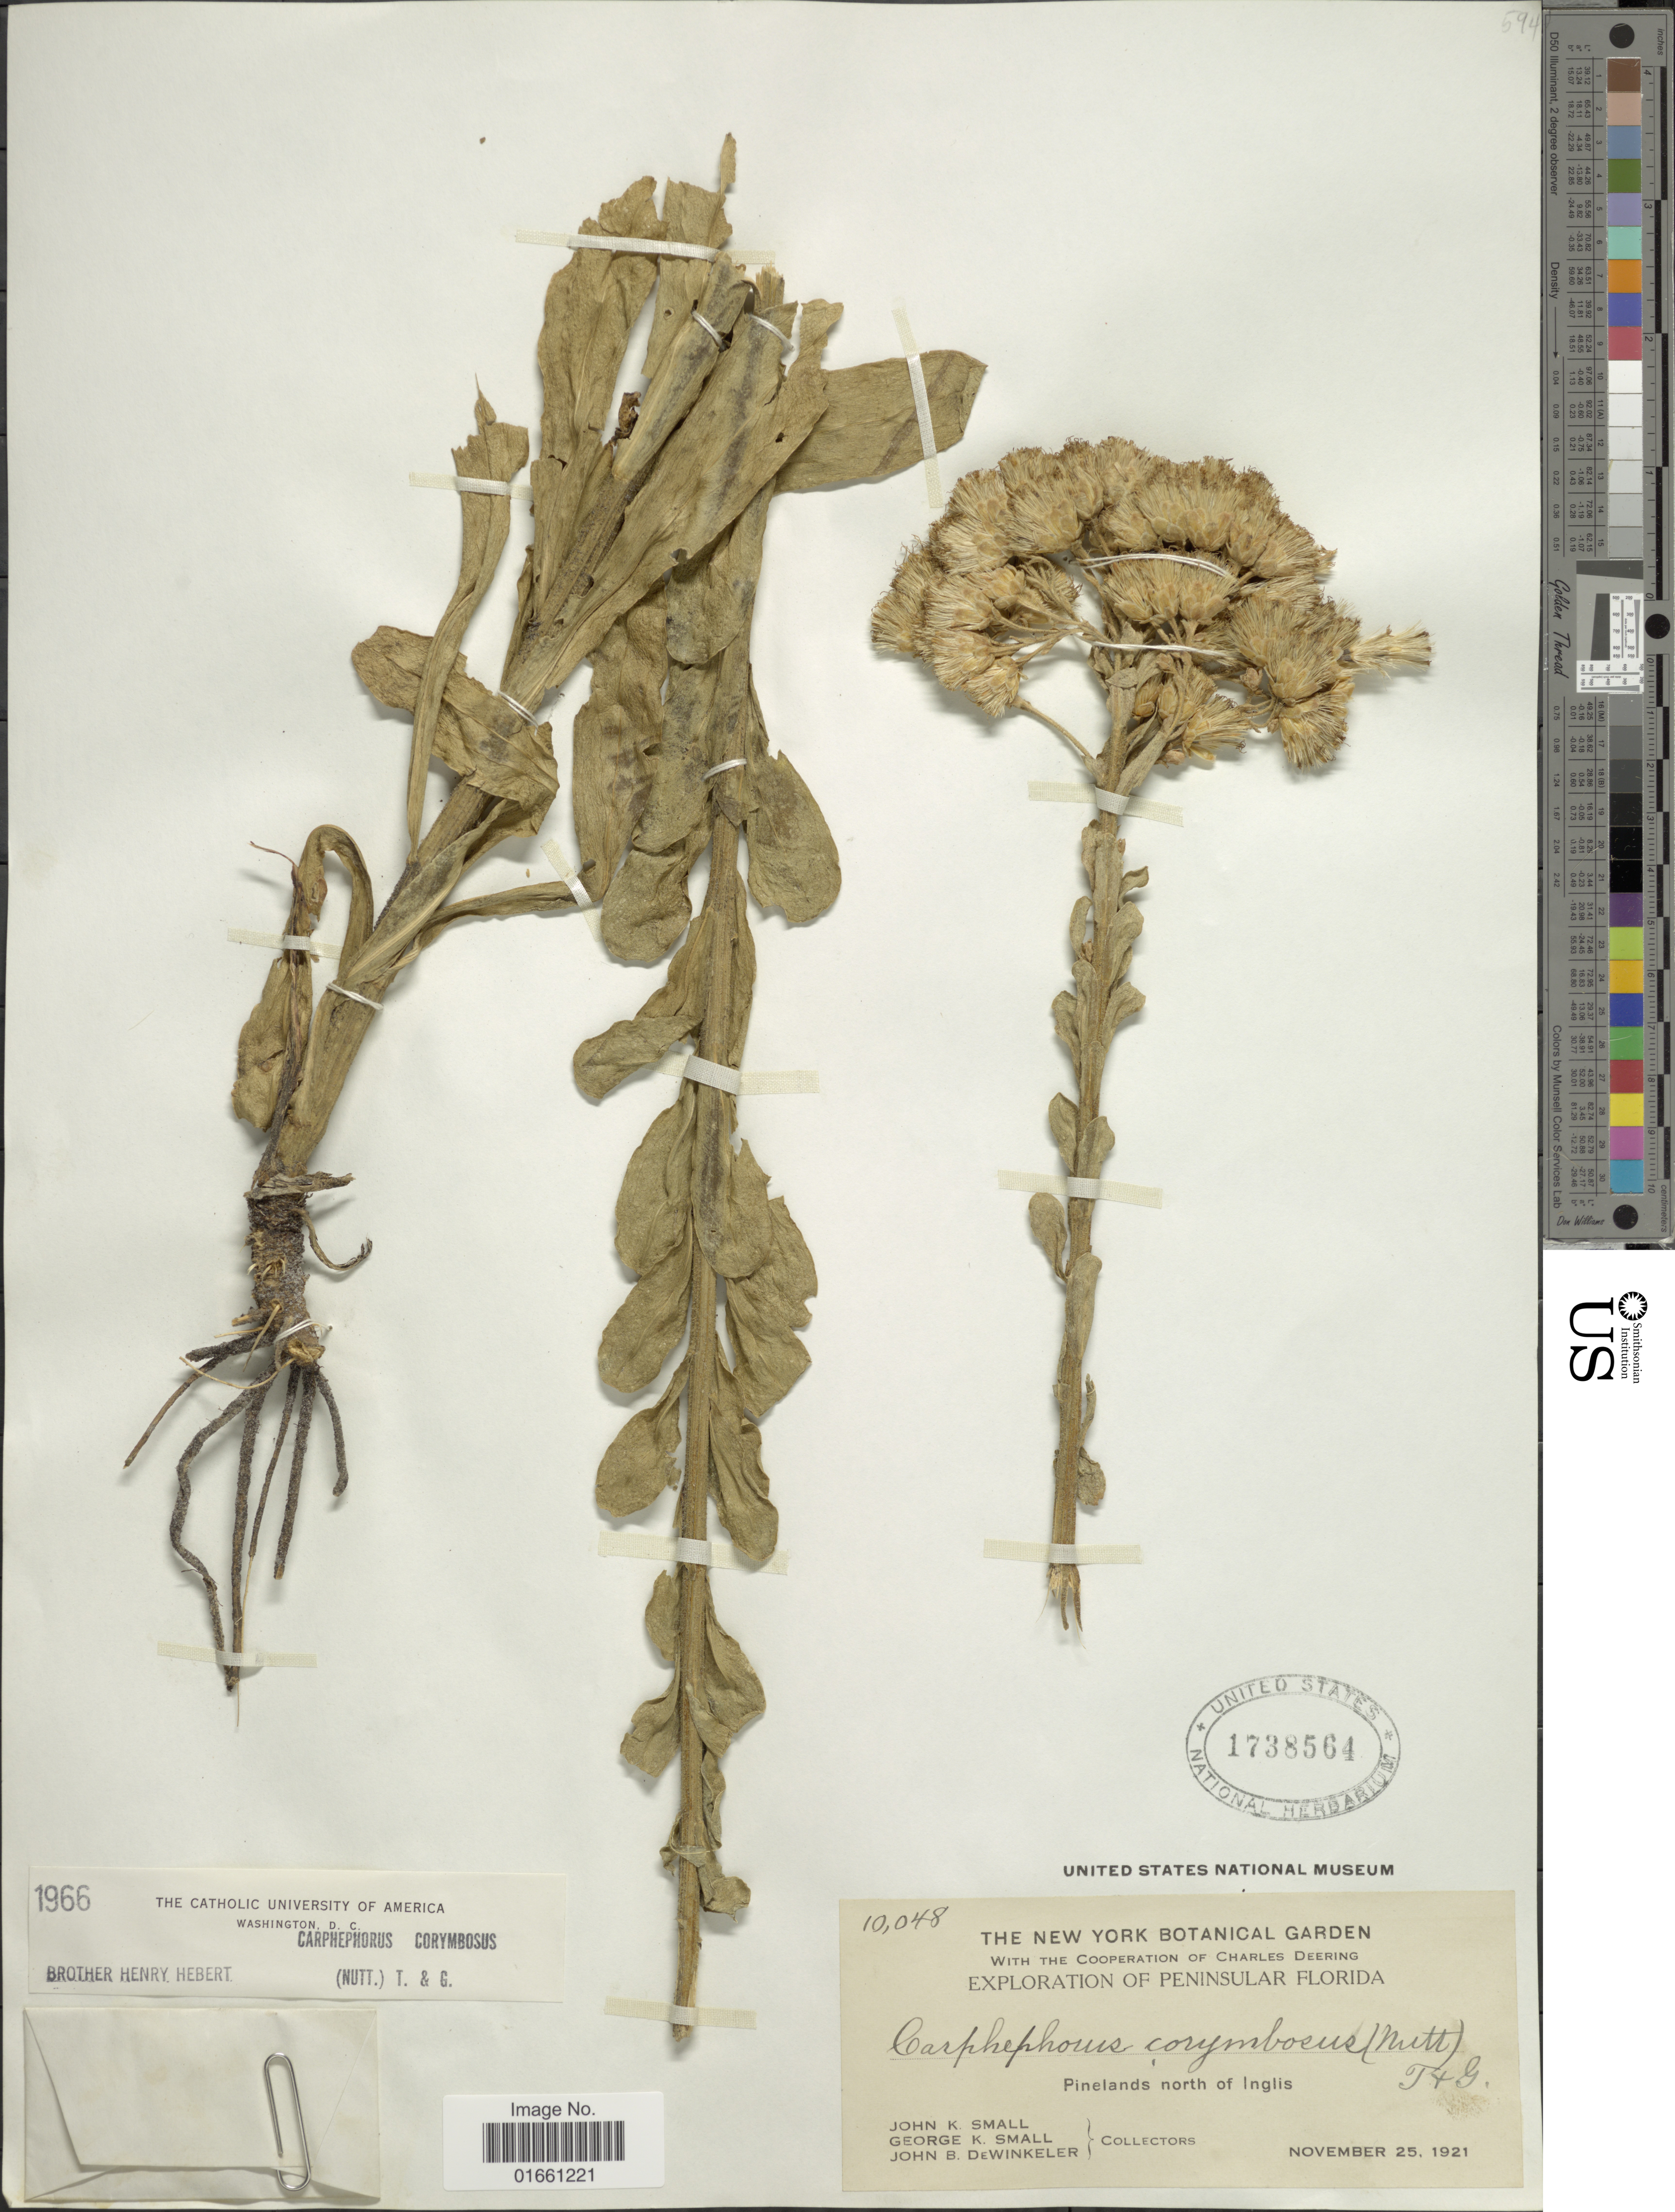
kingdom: Plantae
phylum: Tracheophyta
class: Magnoliopsida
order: Asterales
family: Asteraceae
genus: Carphephorus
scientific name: Carphephorus corymbosus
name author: (Nutt.) Torr. & A. Gray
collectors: J. K. Small, G. K. Small & J. B. Dewinkeler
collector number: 10048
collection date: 1921-11-25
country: United States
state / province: Florida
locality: Peninsular Florida, Pinelands north of Inglis.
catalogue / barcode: US 1738564